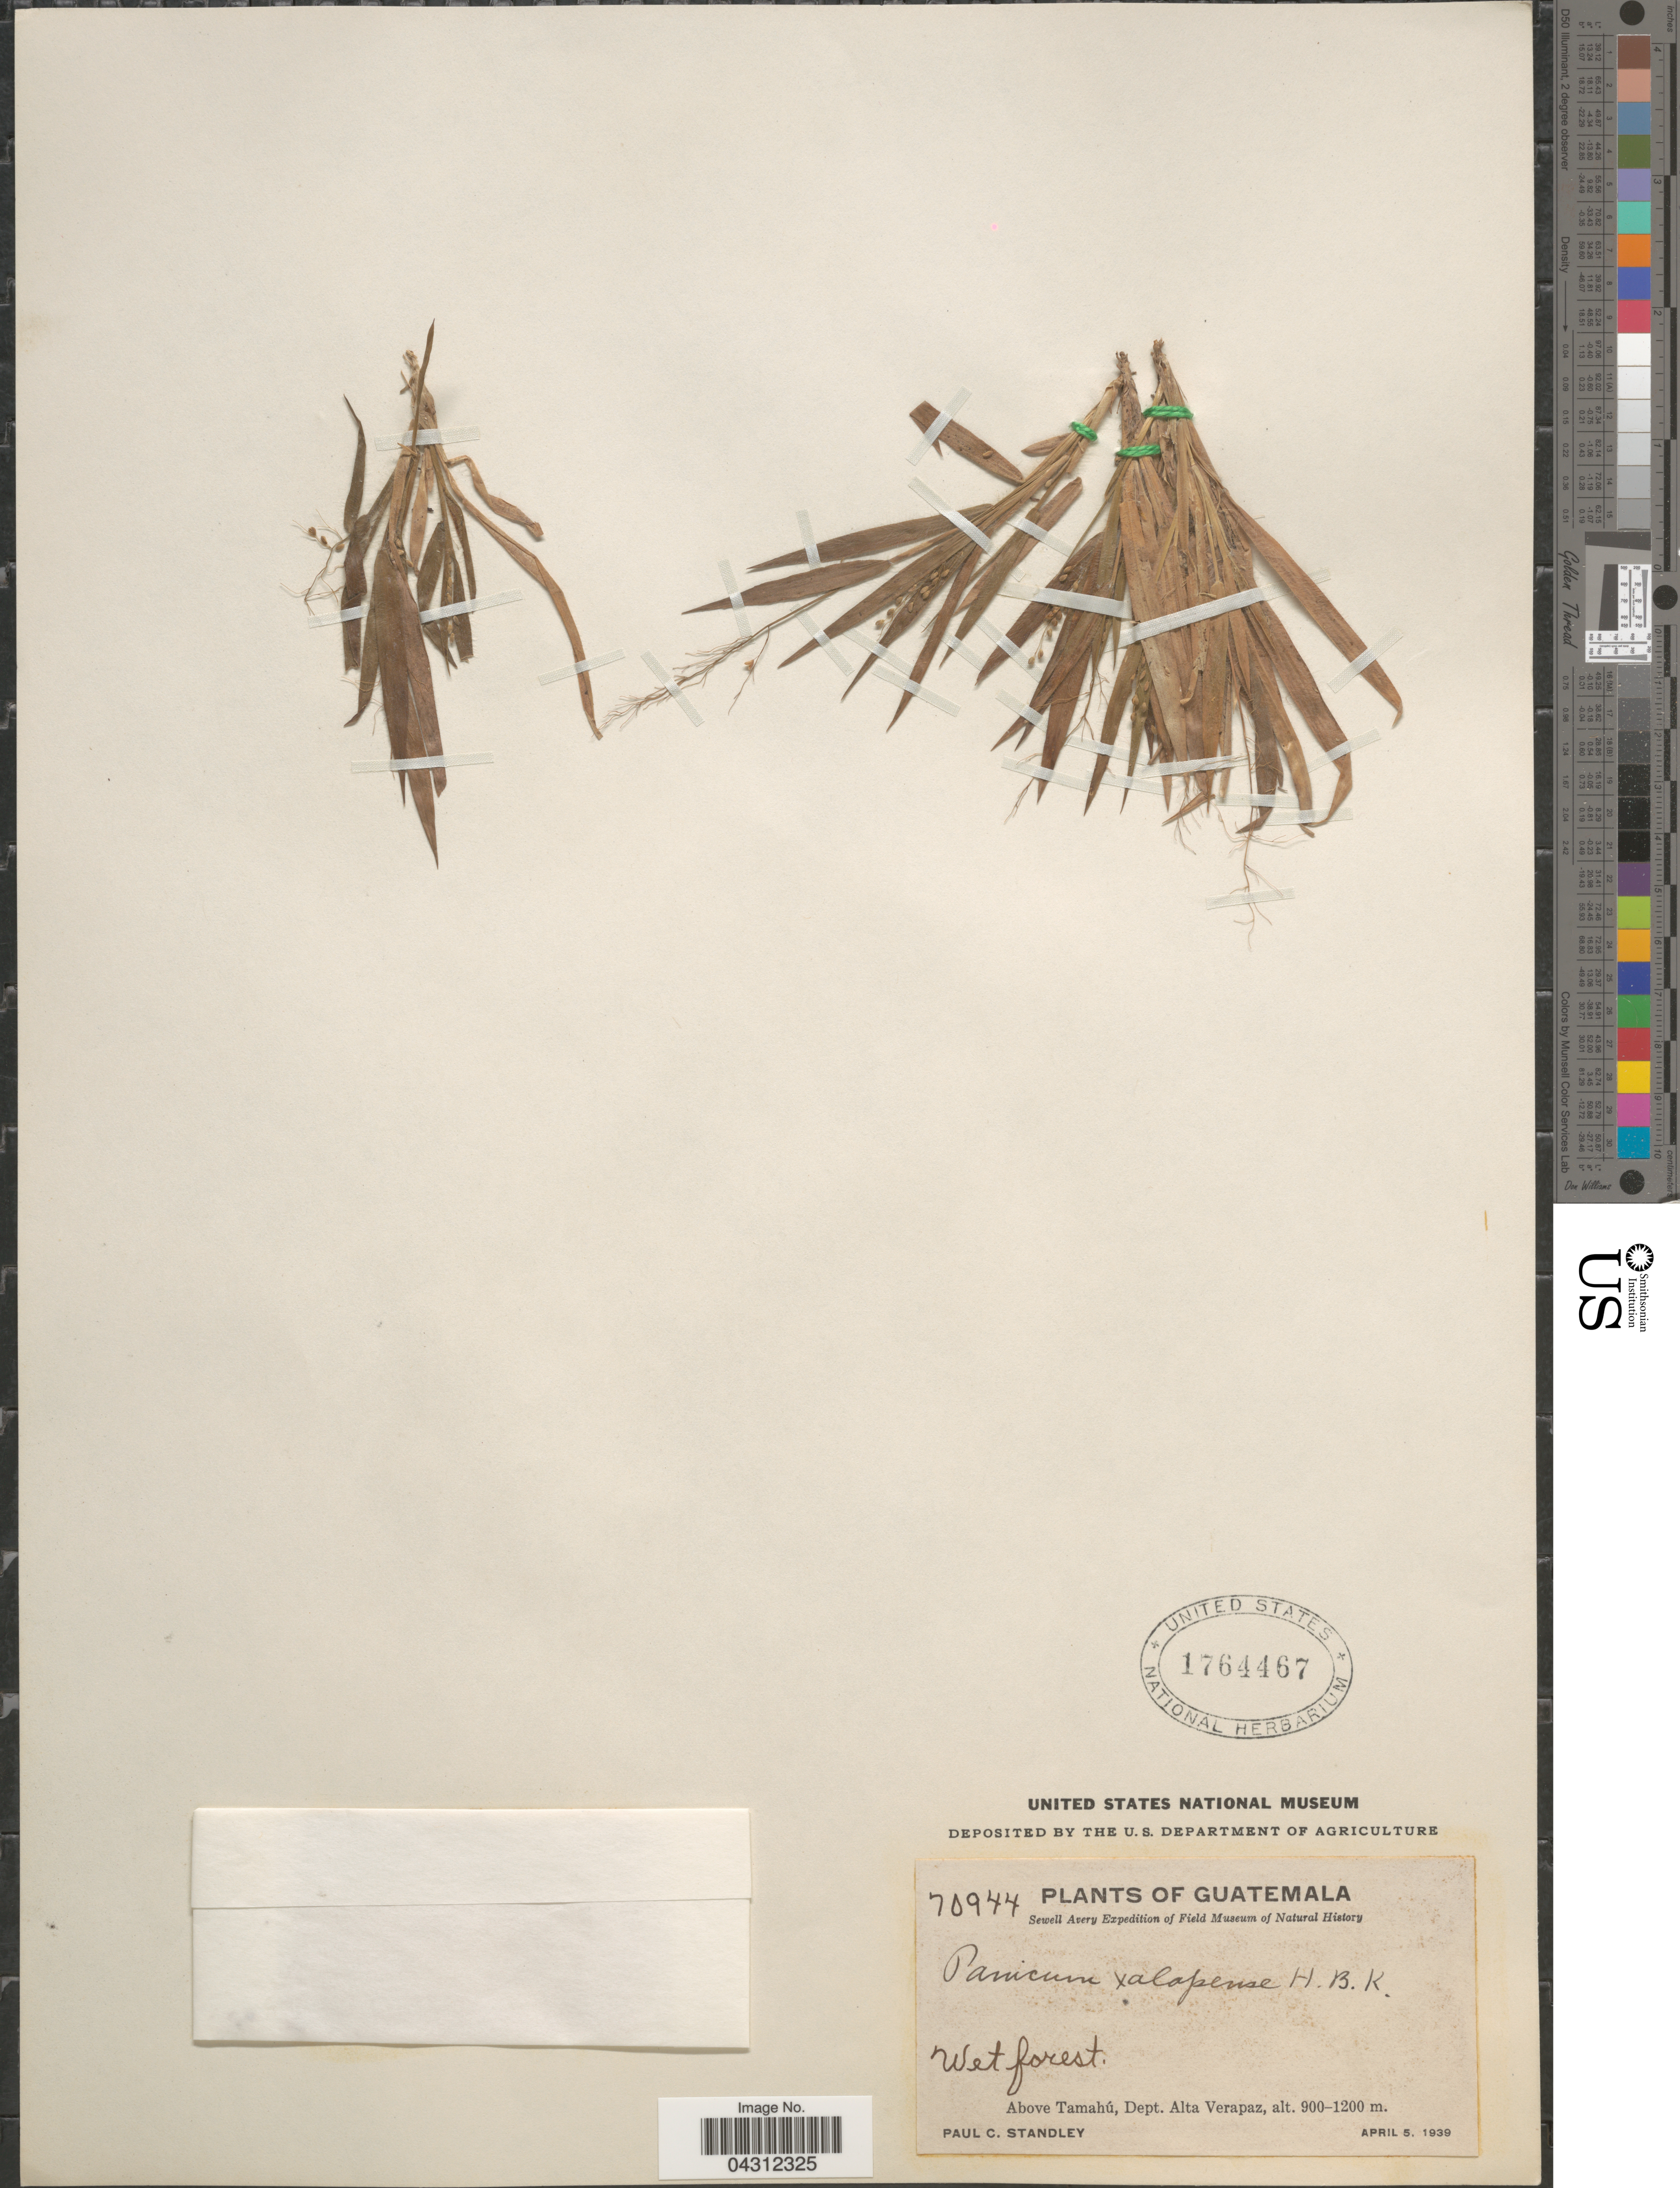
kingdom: Plantae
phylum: Tracheophyta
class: Liliopsida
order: Poales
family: Poaceae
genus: Dichanthelium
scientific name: Dichanthelium laxiflorum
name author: (Lam.) Gould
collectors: P. C. Standley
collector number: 70944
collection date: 1939-04-05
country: Guatemala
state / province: Alta Verapaz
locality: Sewell Avery Expedition. Above Tamahú, Dept. Alta Verapaz.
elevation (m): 900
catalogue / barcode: US 1764467